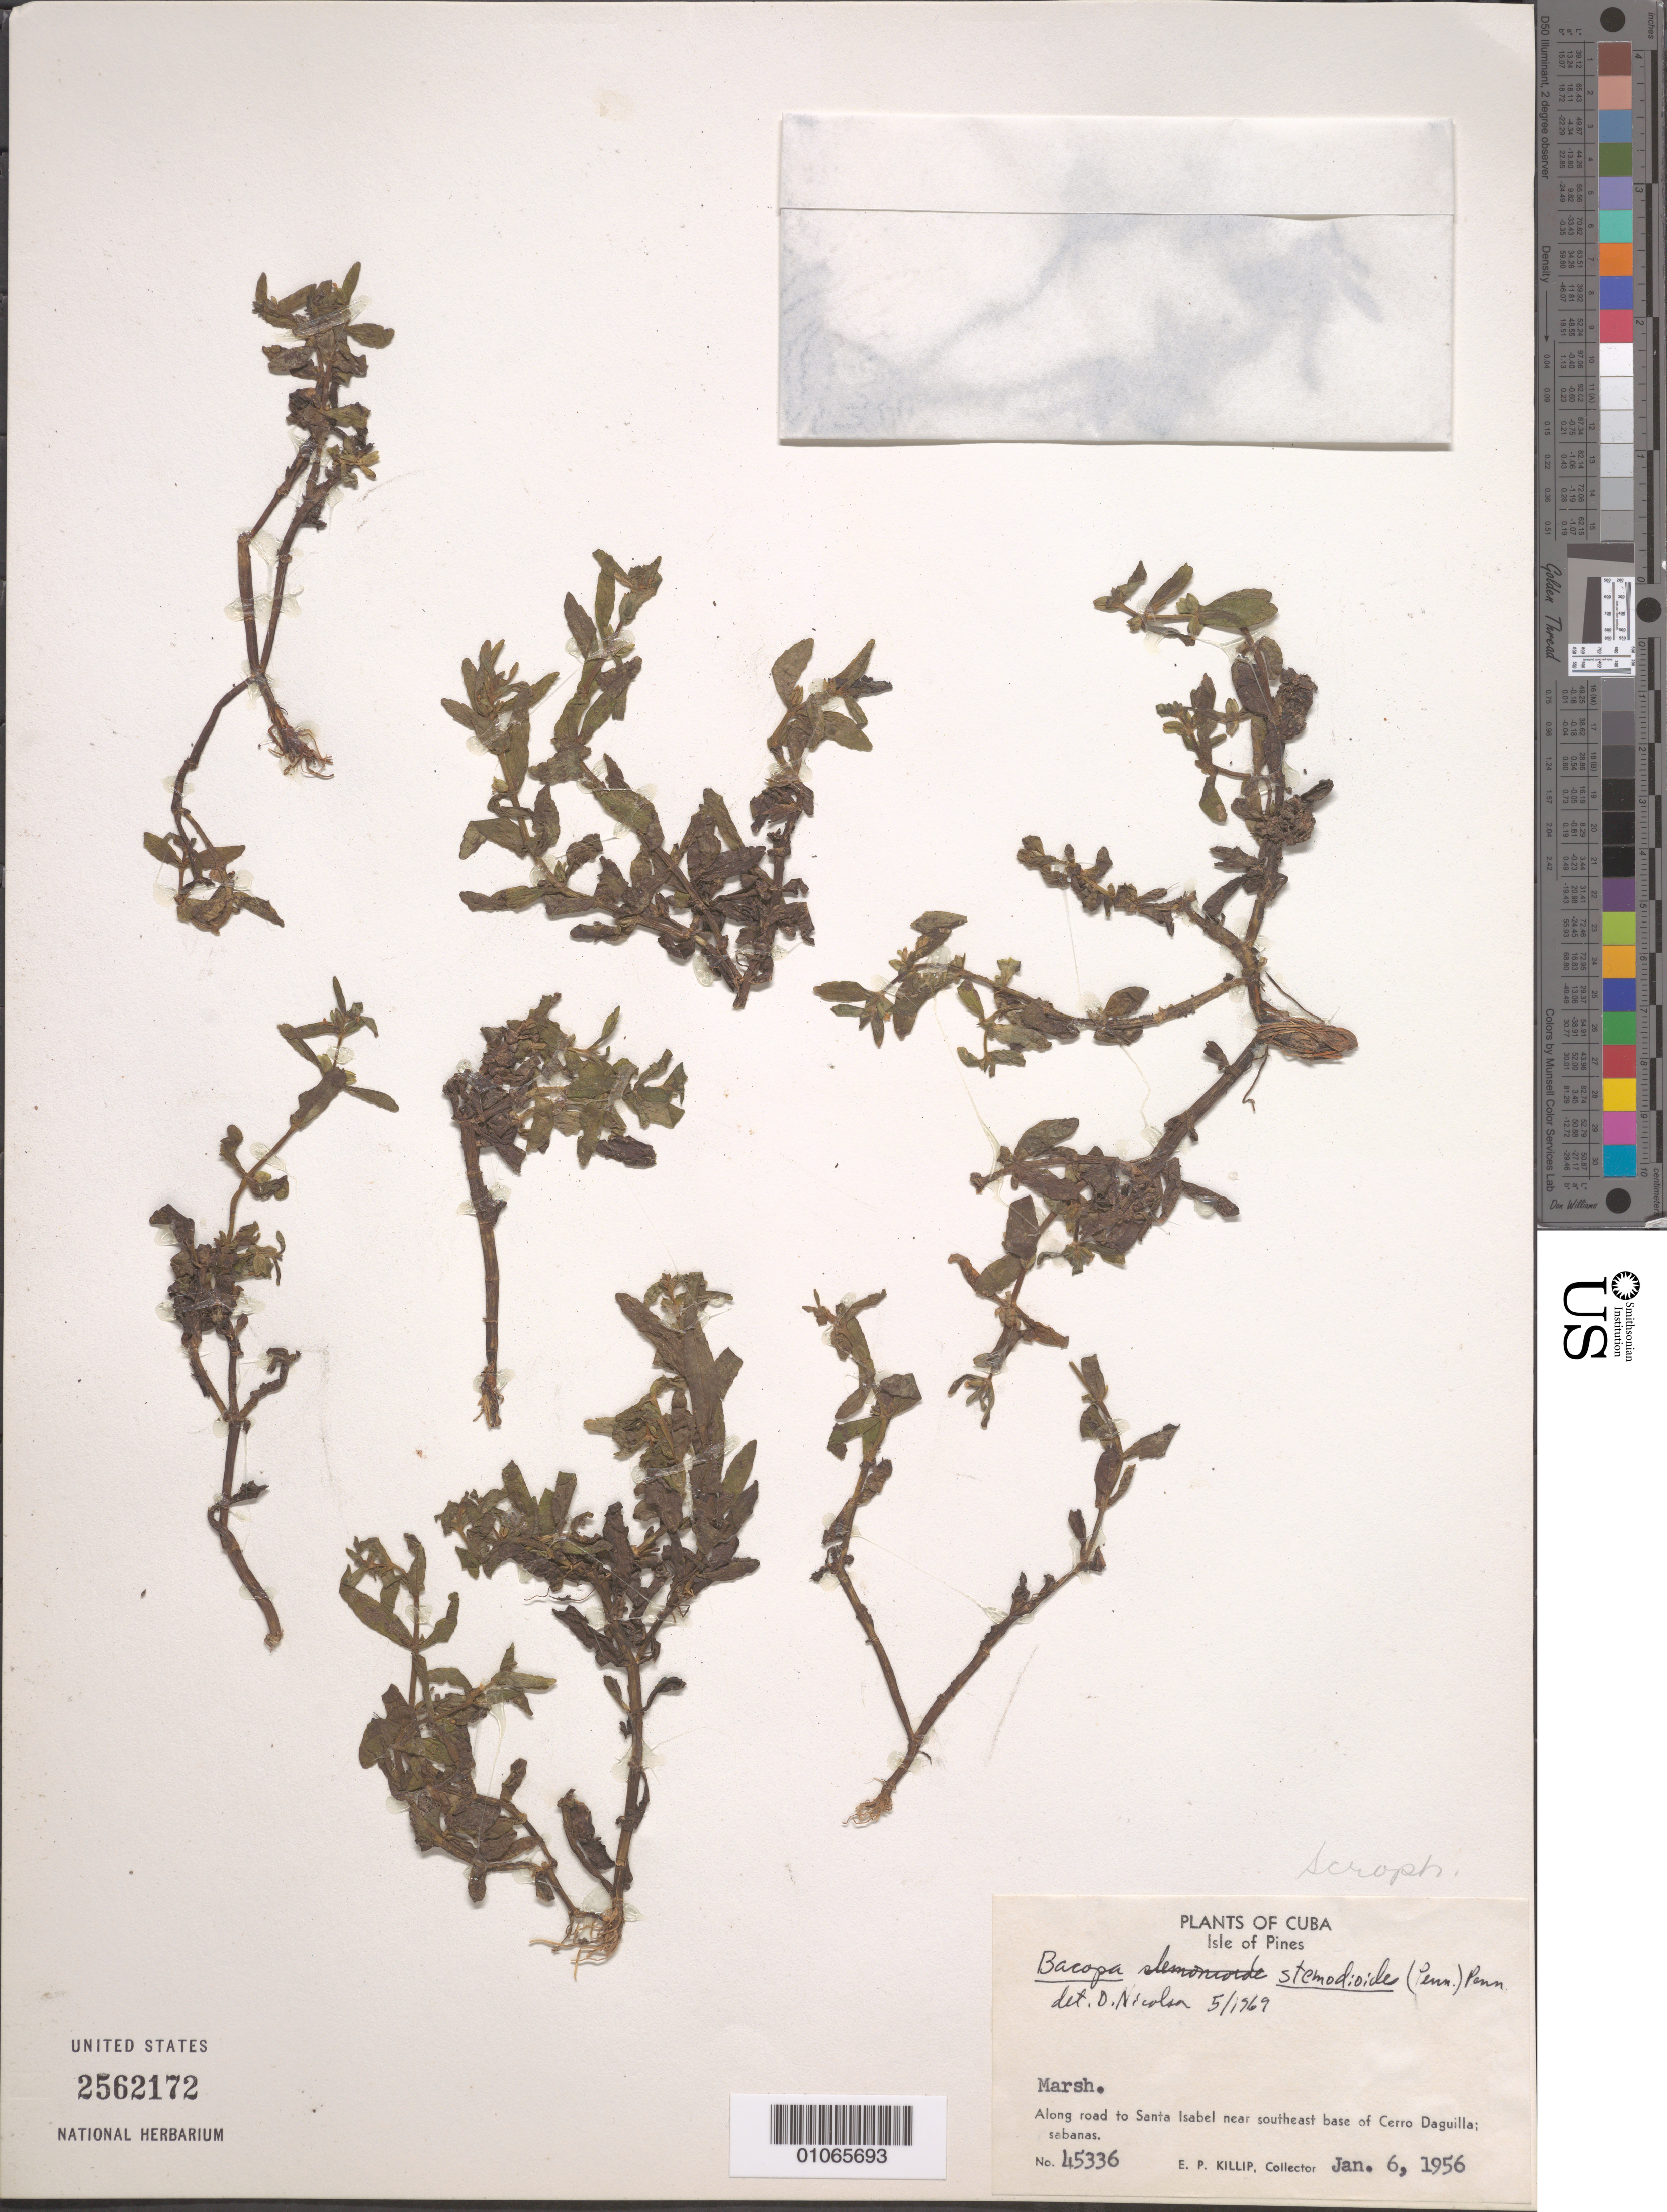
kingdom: Plantae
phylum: Tracheophyta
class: Magnoliopsida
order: Lamiales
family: Plantaginaceae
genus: Bacopa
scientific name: Bacopa stemodioides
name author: (Pennell) Pennell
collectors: E. P. Killip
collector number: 45336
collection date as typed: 06 Jan 1956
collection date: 1956-01-06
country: Cuba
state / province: Isla de La Juventud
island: Isla de la Juventud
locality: Marsh Along road to Santa Isabel near southeast base of Cerro Daguilla; savannas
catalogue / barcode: US 2562172